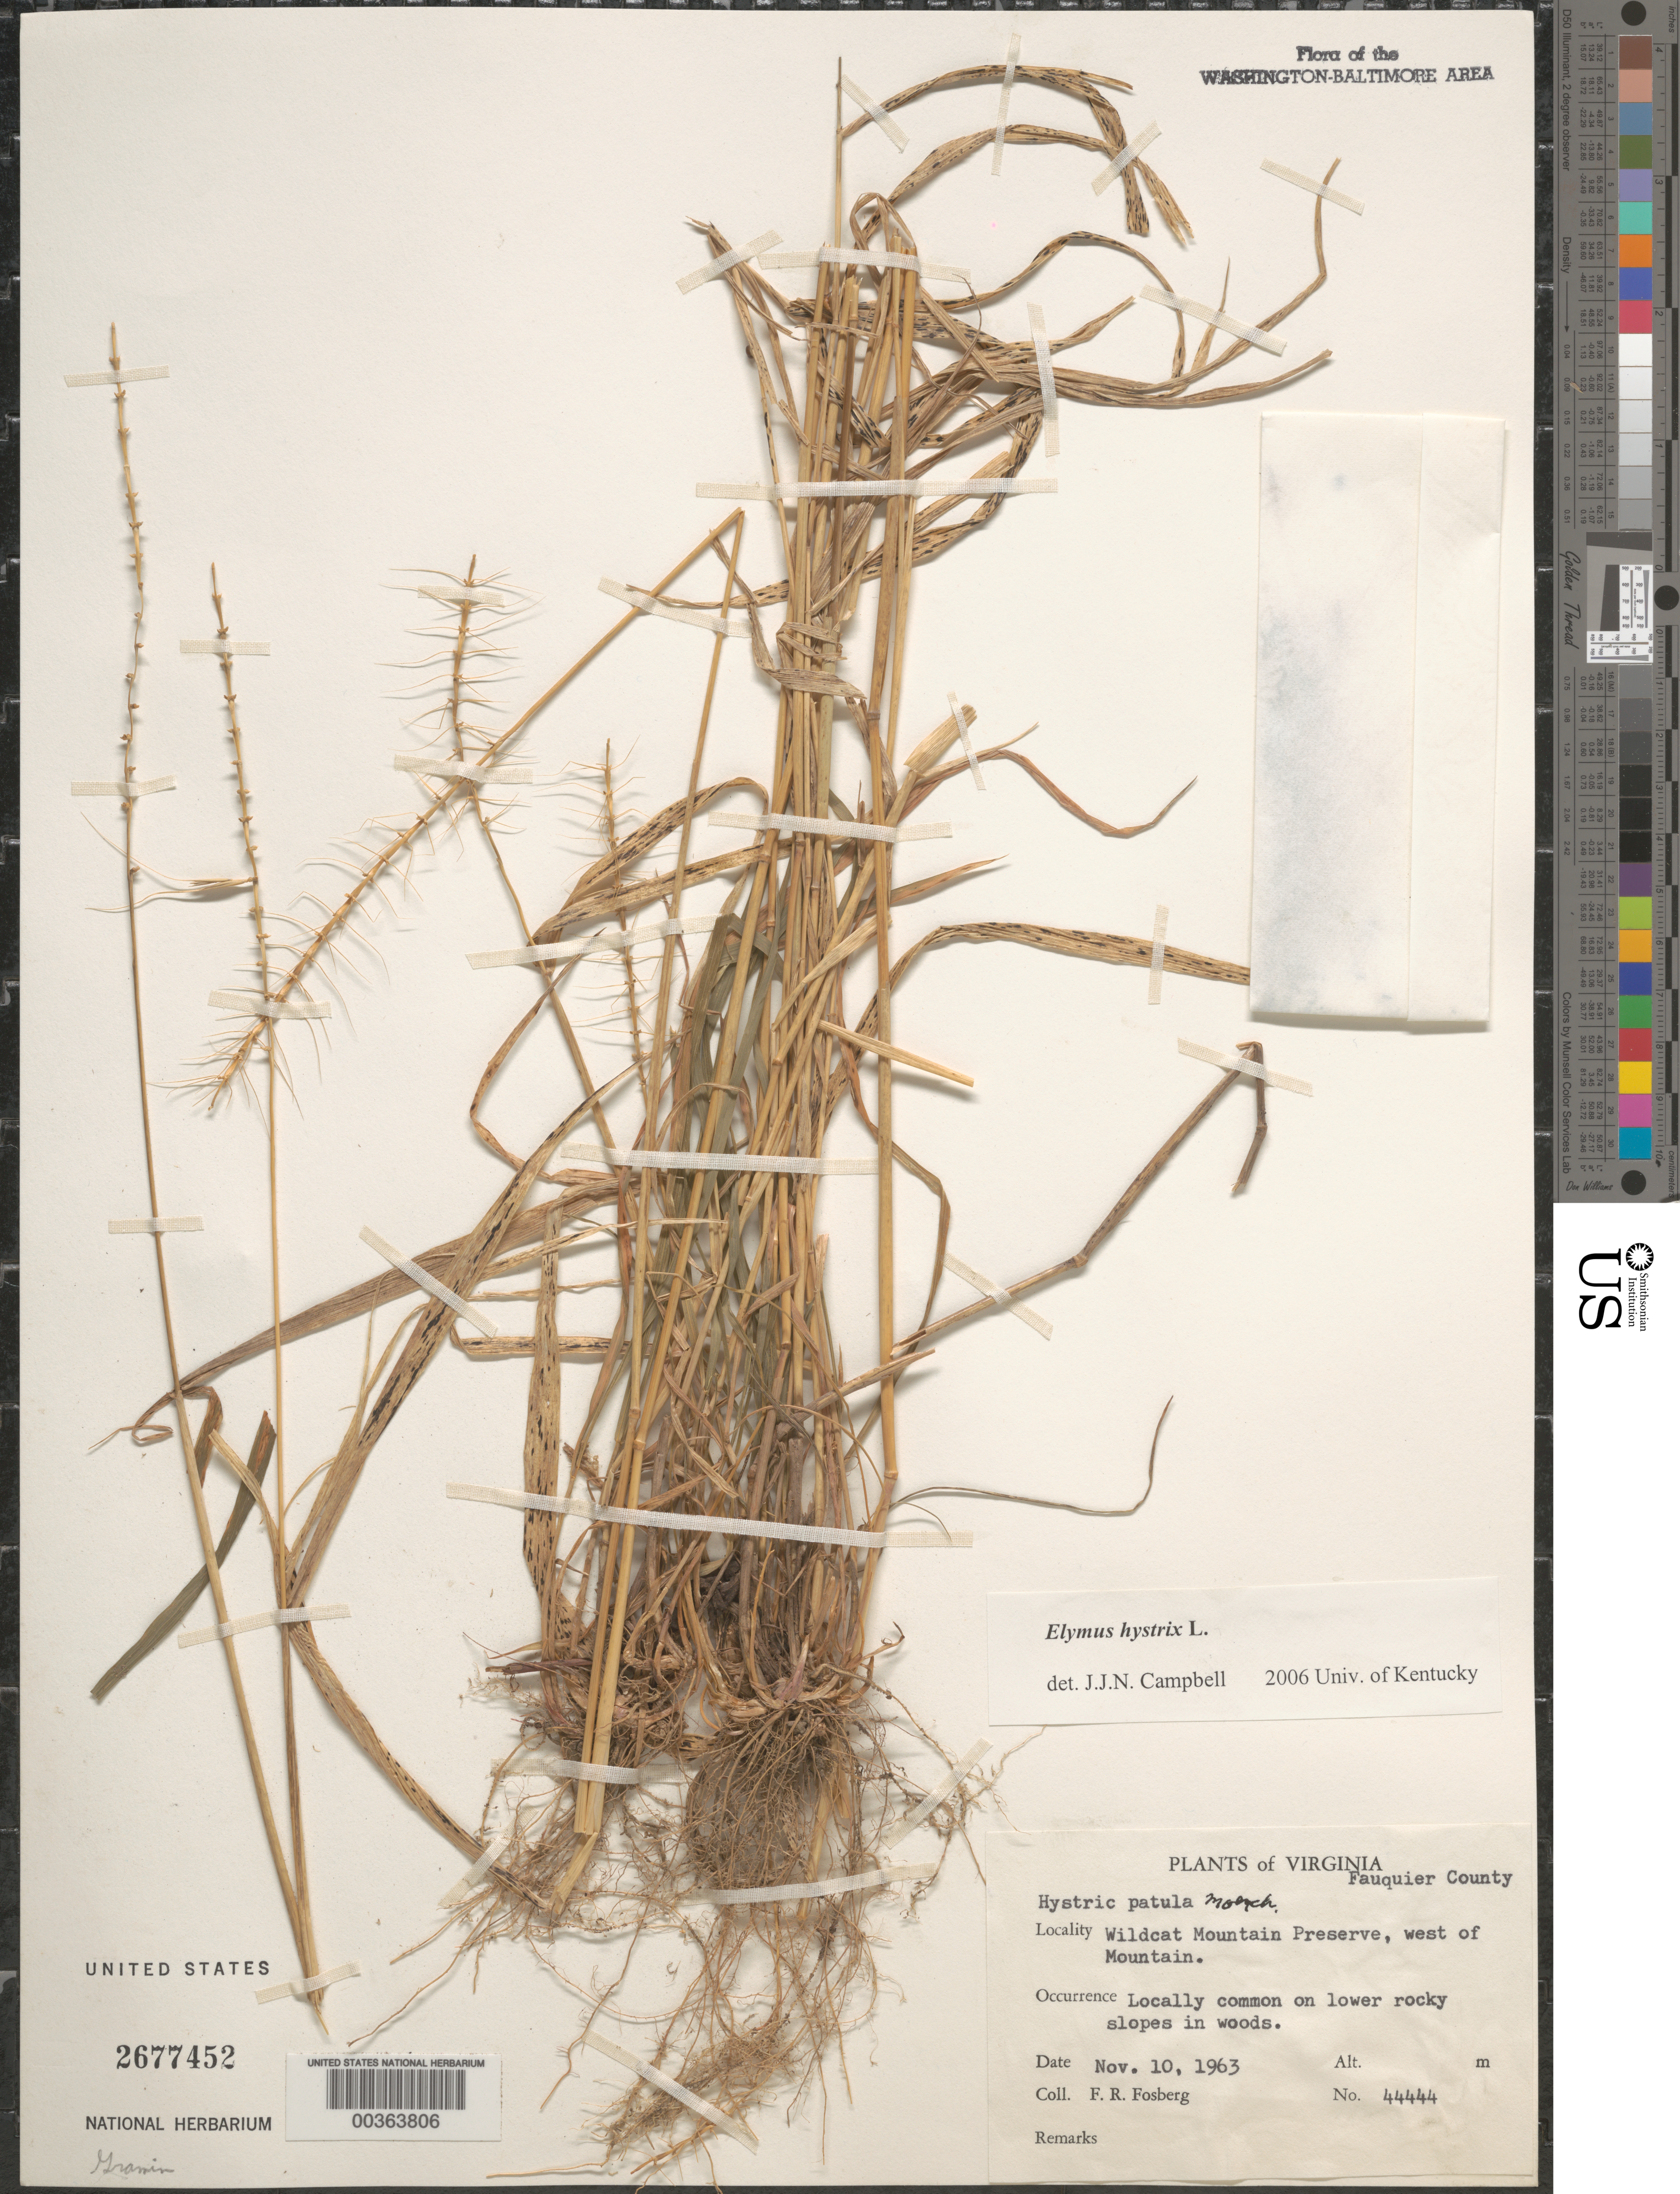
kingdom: Plantae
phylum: Tracheophyta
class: Liliopsida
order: Poales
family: Poaceae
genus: Elymus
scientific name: Elymus hystrix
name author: L.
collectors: F. R. Fosberg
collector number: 44444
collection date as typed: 10 Nov 1963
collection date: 1963-11-10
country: United States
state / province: Virginia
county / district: Fauquier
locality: Wildcat Mountain Preserve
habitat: On lower rocky slopes in woods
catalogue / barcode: US 2677452